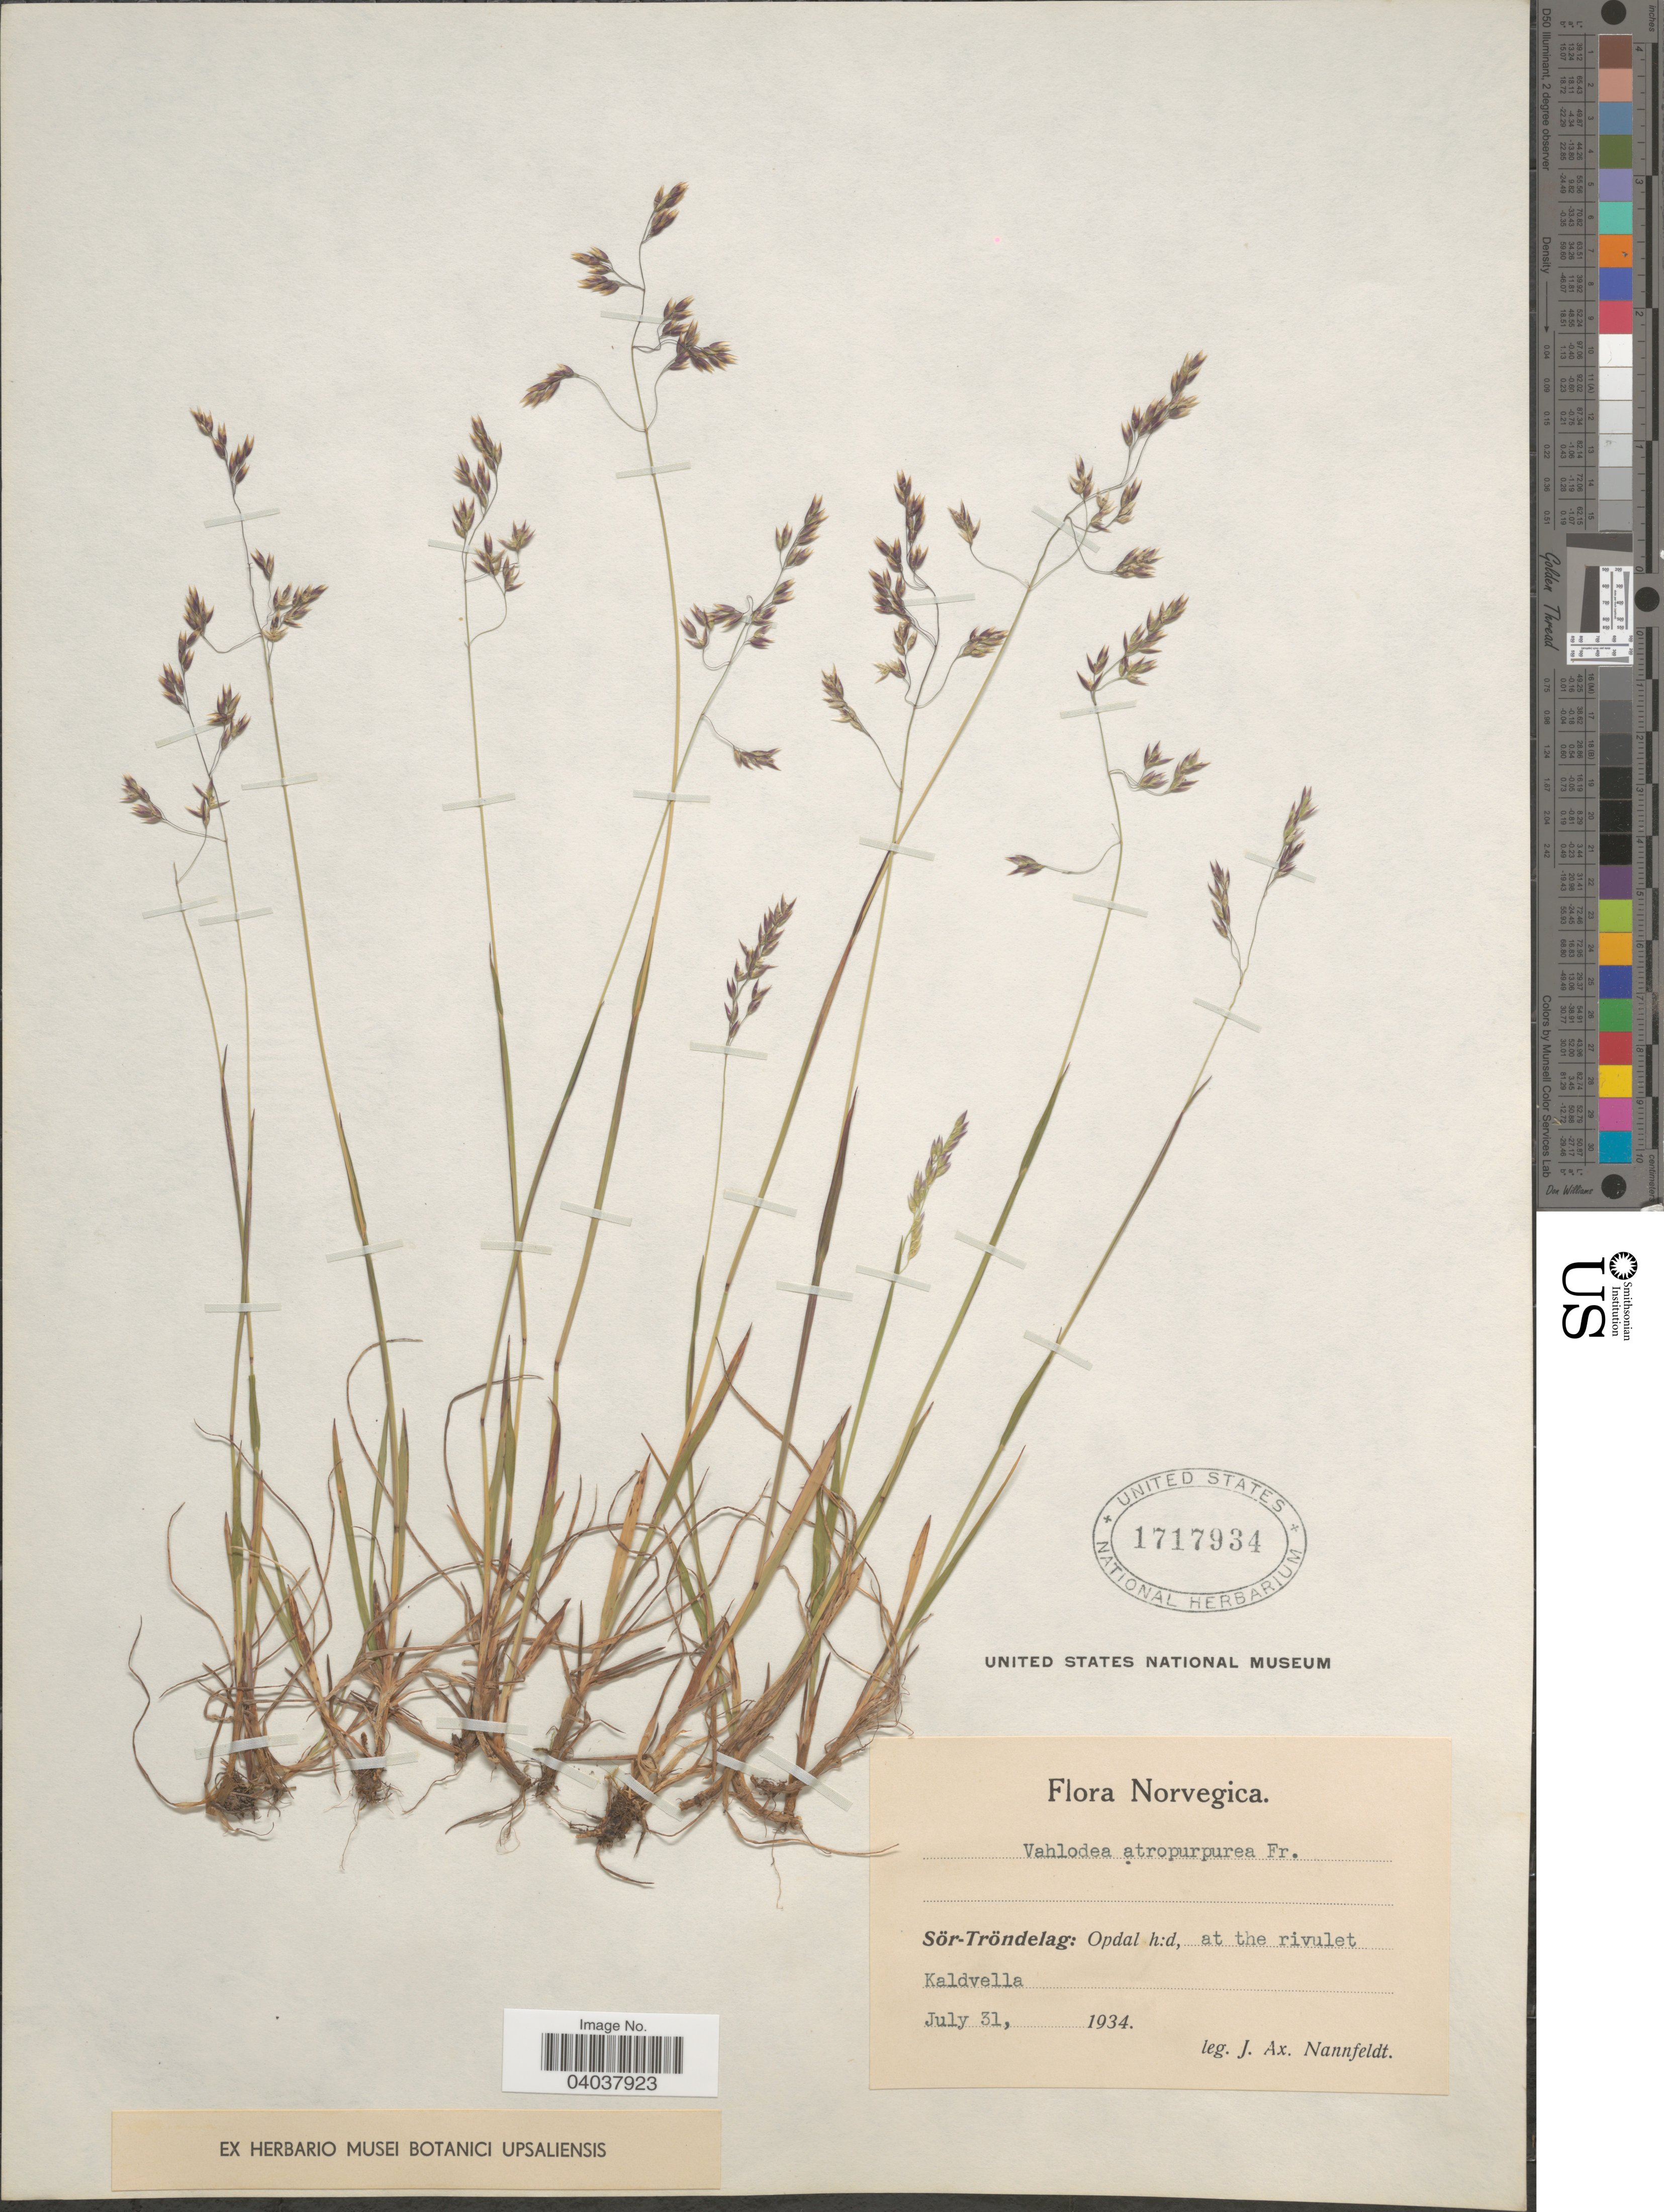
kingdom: Plantae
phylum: Tracheophyta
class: Liliopsida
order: Poales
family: Poaceae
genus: Vahlodea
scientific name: Vahlodea atropurpurea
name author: (Wahlenb.) Fr. ex Hartm.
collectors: J. Nannfeldt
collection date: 1934-07-31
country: Norway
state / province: Trøndelag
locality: Norvegica. Opdal h:d, at the rivulet Kaldvella.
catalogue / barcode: US 1717934